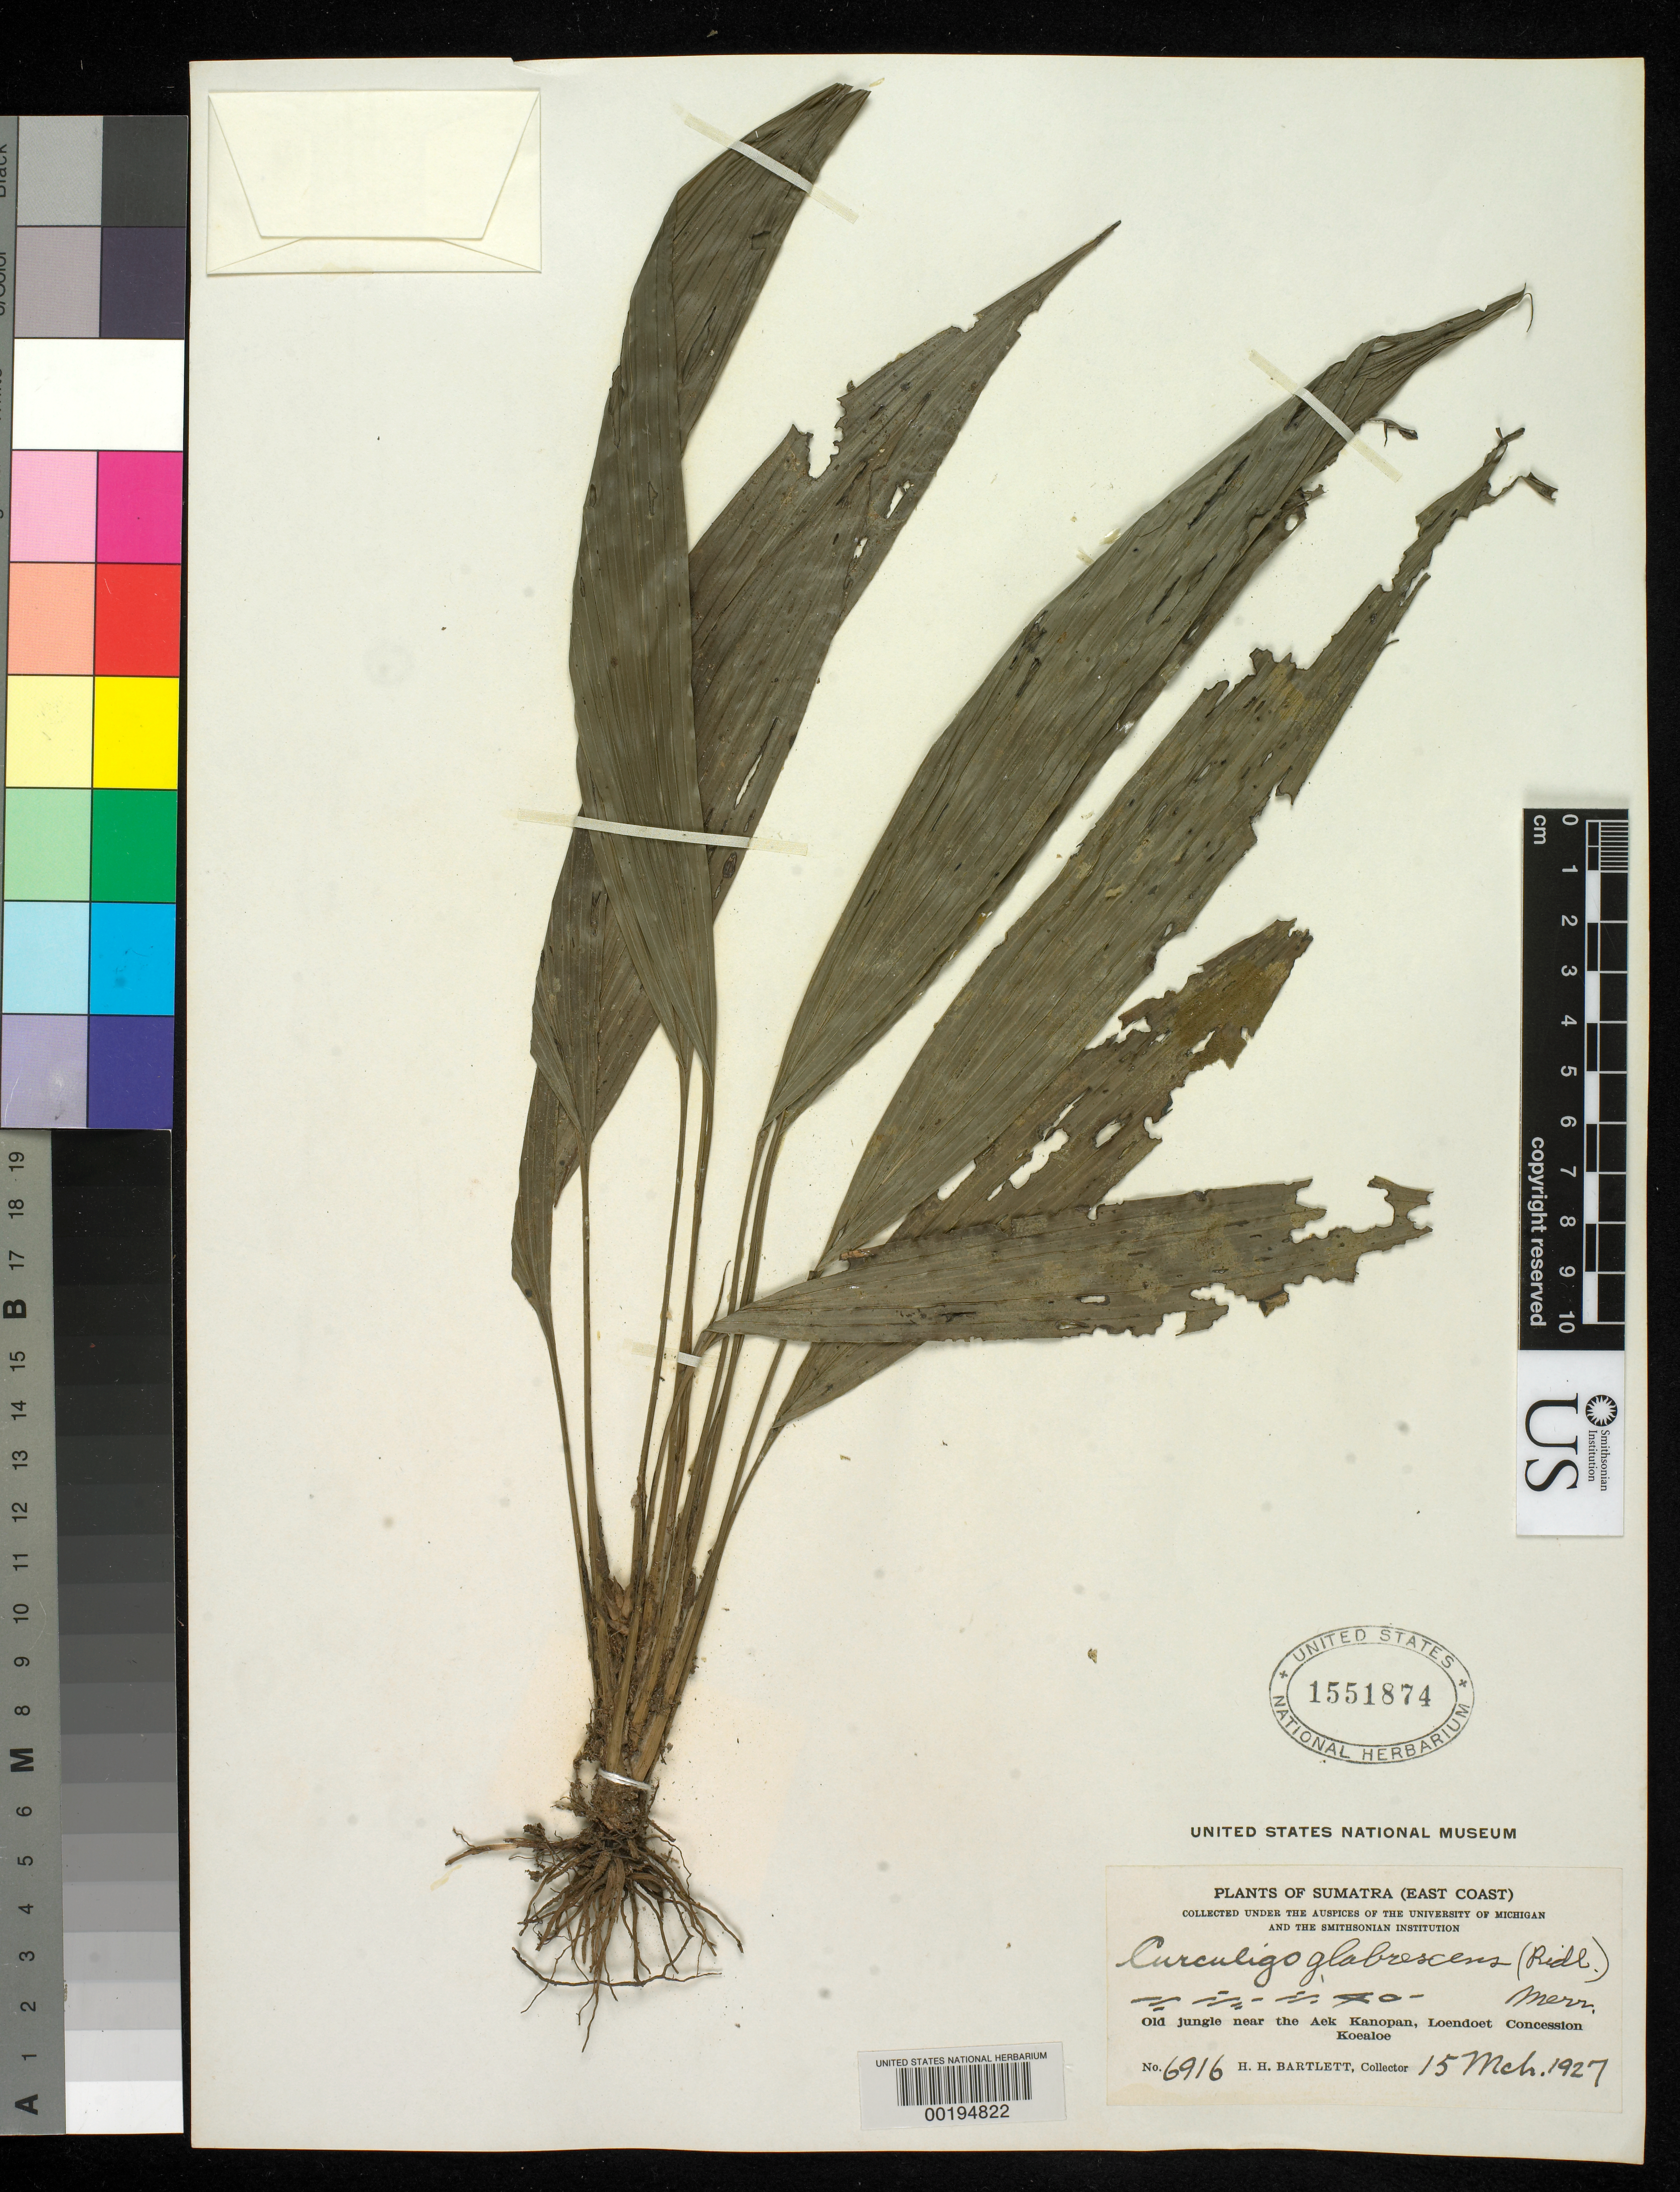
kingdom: Plantae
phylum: Tracheophyta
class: Liliopsida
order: Asparagales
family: Hypoxidaceae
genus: Curculigo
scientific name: Curculigo latifolia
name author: Dryand. ex W.T. Aiton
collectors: H. H. Bartlett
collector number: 6916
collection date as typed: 15 Mar 1927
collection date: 1927-03-15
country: Indonesia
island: Sumatra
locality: E coast, jungle near the aek kanopan, loendoet, concession koealoe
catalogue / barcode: US 1551874